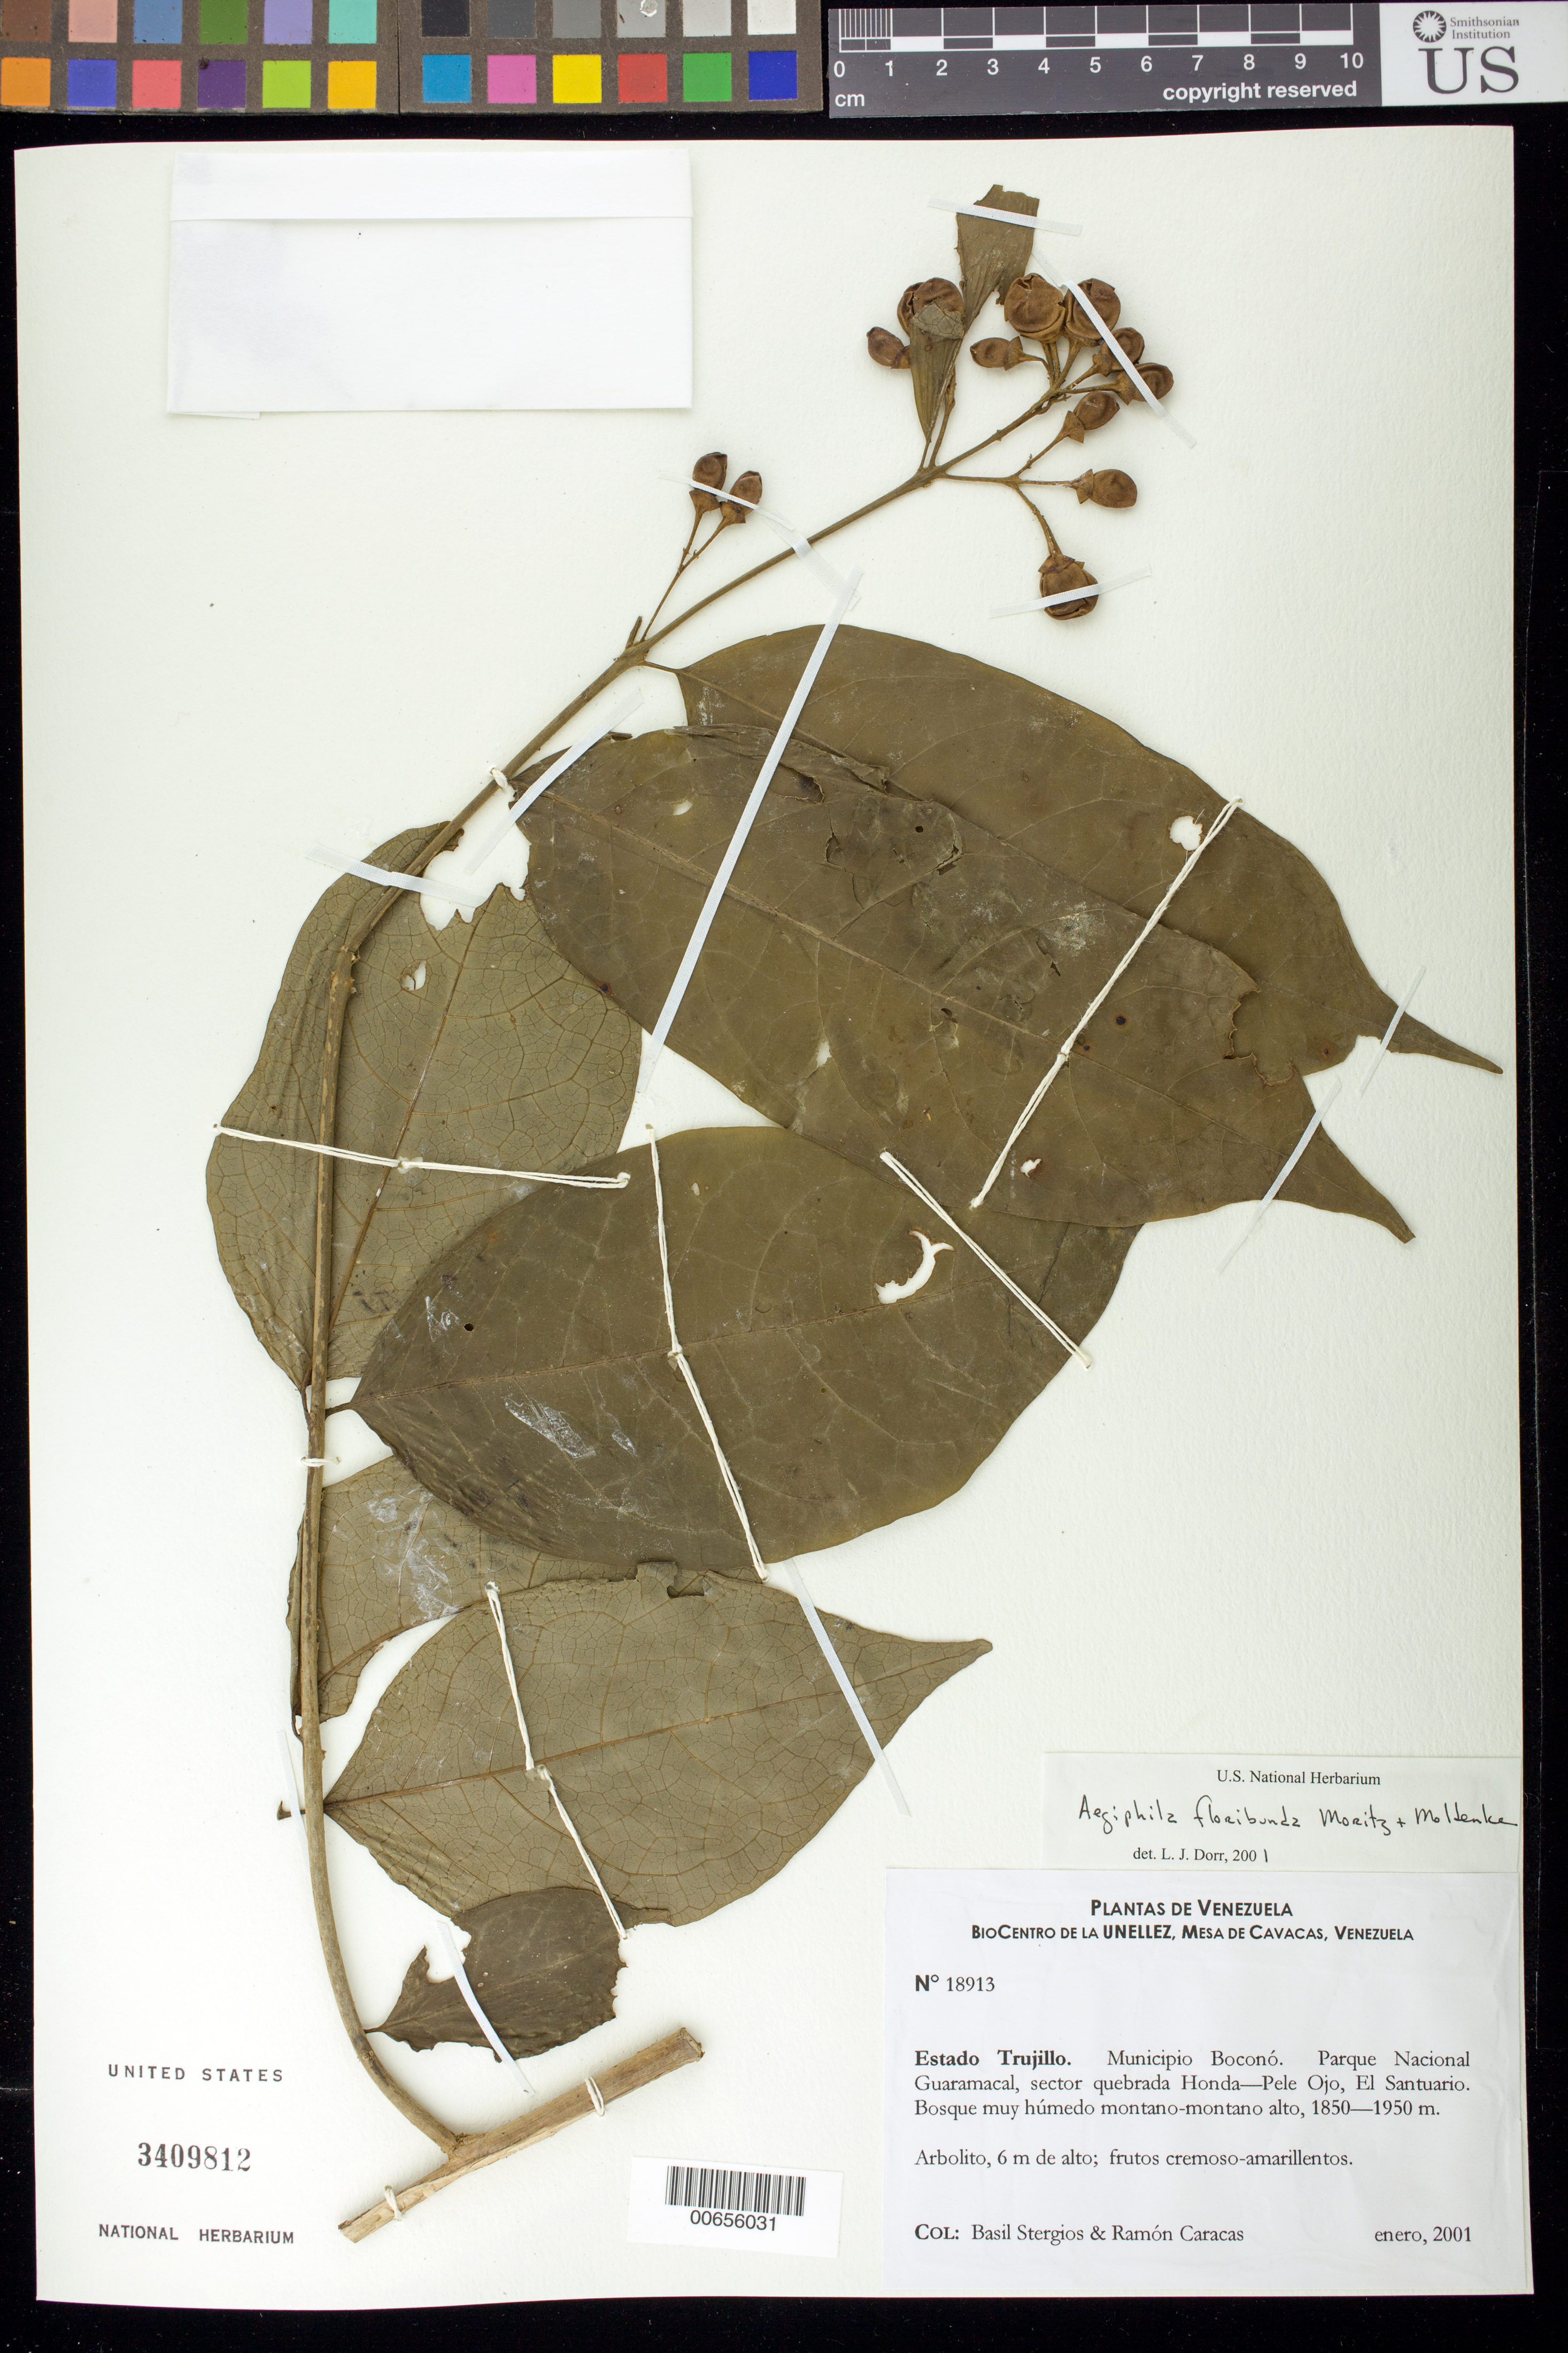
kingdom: Plantae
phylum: Tracheophyta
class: Magnoliopsida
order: Lamiales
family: Lamiaceae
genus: Aegiphila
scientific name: Aegiphila floribunda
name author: O. Moritz & Moldenke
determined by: Dorr, L. J., (BOT), Smithsonian Institution - National Museum of Natural History (UNITED STATES)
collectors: B. G. Stergios & R. Caracas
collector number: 18913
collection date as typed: Jan 2001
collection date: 2001-01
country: Venezuela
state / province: Trujillo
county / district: Boconó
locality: Parque Nacional Guaramacal, sector quebrada Honda-Pele Ojo, El Santuario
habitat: Bosque muy húmedo montano-montano alto.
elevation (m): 1850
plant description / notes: F, NY, PORT, US, VEN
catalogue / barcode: US 3409812